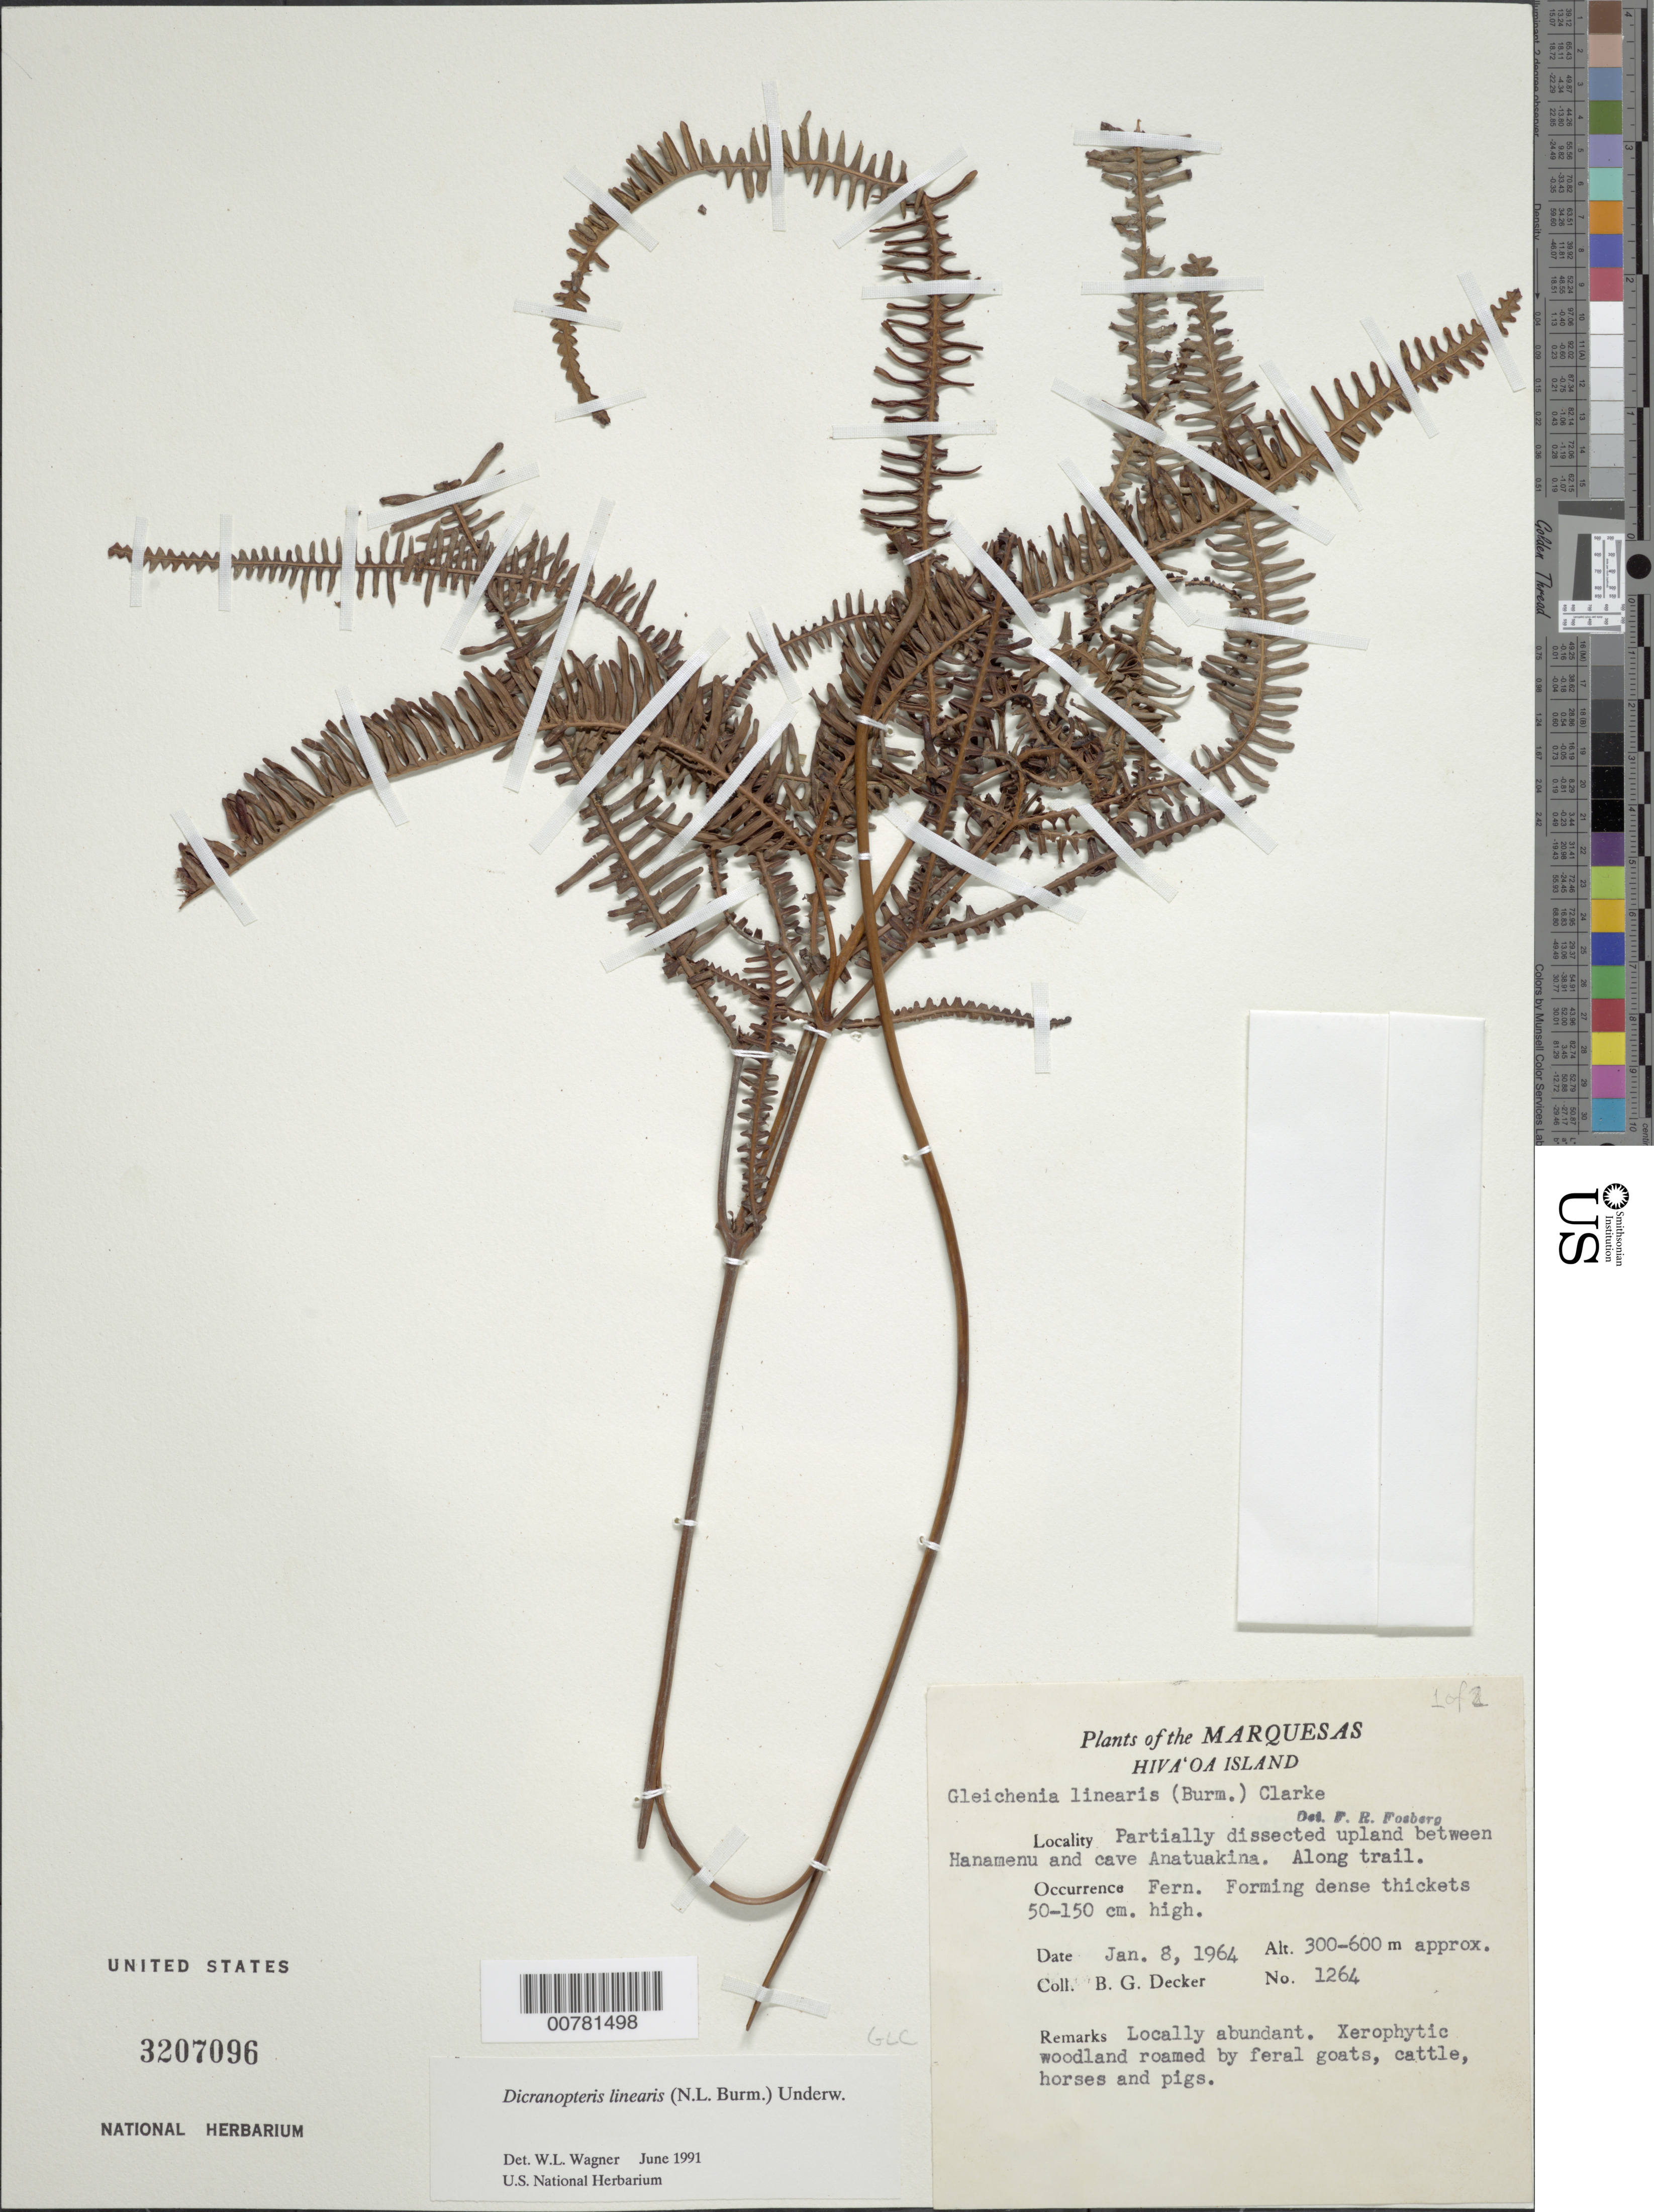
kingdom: Plantae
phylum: Tracheophyta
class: Polypodiopsida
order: Gleicheniales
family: Gleicheniaceae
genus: Dicranopteris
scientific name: Dicranopteris linearis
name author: (Burm. f.) Underw.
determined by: Wagner, W. L., (BOT), Smithsonian Institution - National Museum of Natural History (UNITED STATES)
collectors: B. G. Decker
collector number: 1264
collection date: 1964-01-08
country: French Polynesia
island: Hiva Oa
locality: Partially dissected upland between Hanamenu and cave Anatuakina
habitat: Xerophytic woodland roamed by feral goats, cattle, horses and pigs; along trail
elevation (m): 300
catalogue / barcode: US 3207096